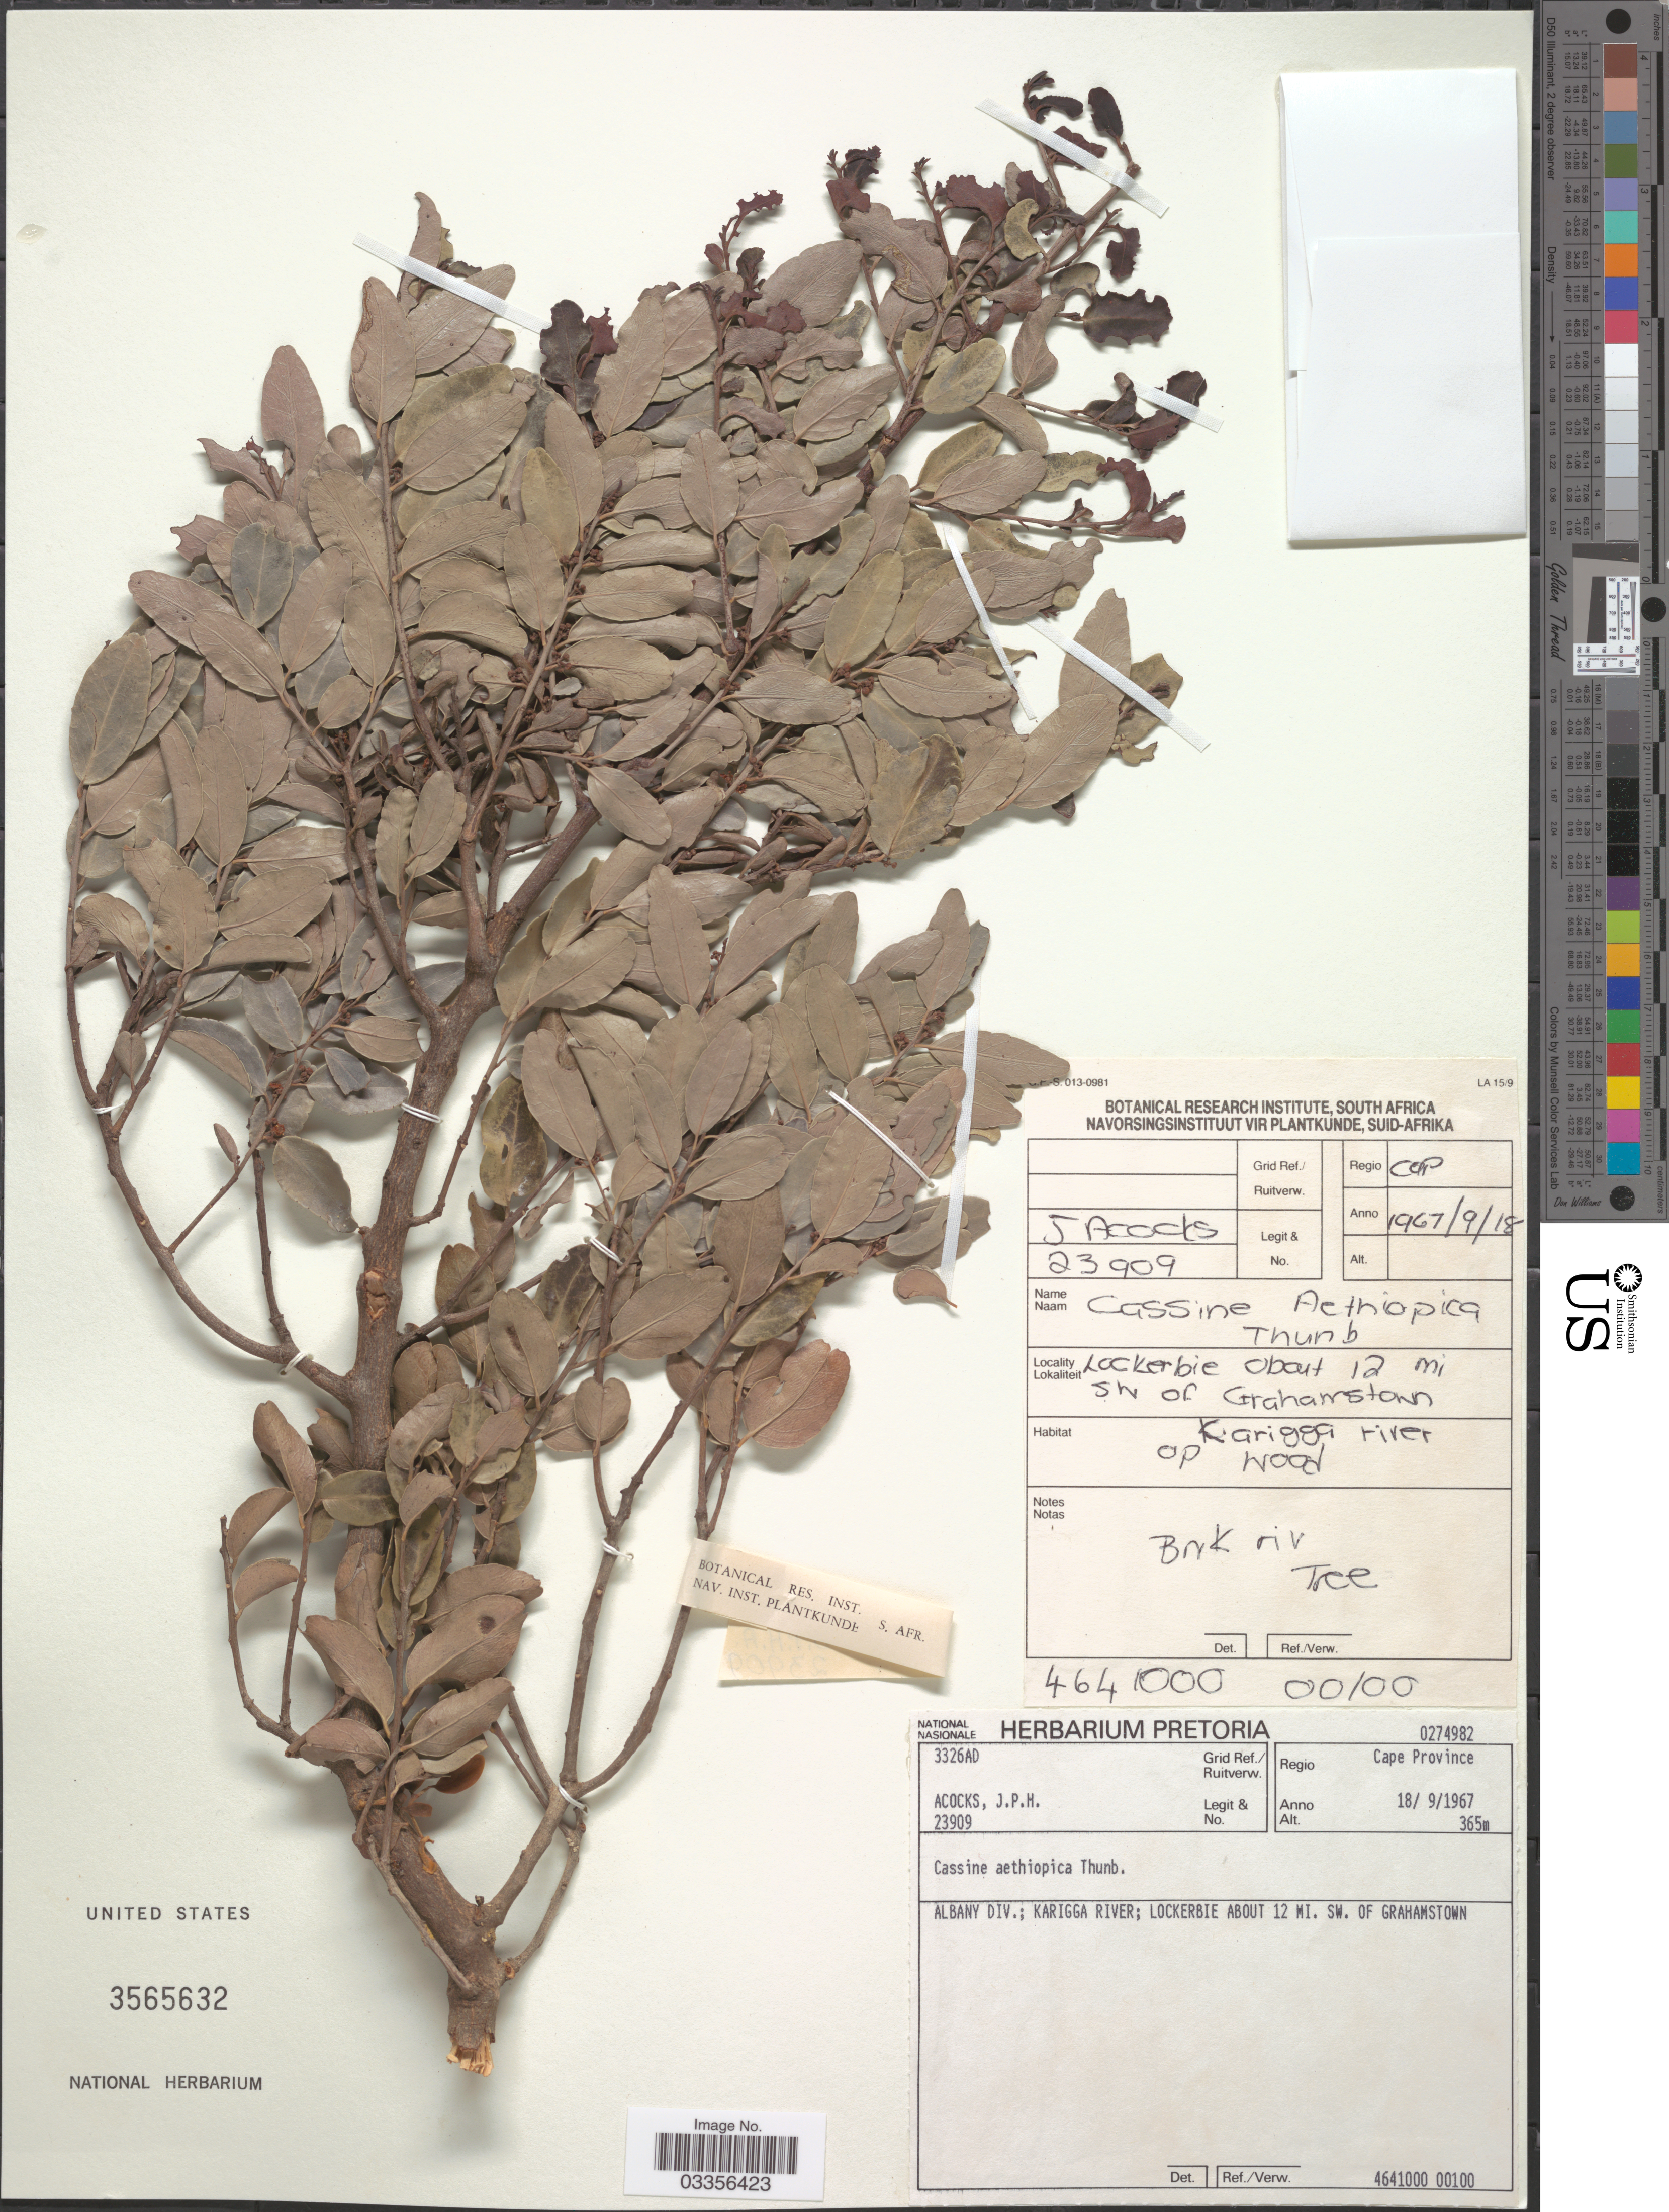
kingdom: Plantae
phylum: Tracheophyta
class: Magnoliopsida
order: Celastrales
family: Celastraceae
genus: Mystroxylon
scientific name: Mystroxylon aethiopicum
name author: (Thunb.) Loes.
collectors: J. P. Acocks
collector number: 23909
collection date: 1967-09-18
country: South Africa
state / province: Eastern Cape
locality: Grid Ref./ Ruitverw. 3326AD. Regio Cape Province. Albany Div.; Karigga River; Lockerbie about 12 mi. SW. of Grahamstown.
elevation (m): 365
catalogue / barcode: US 3565632